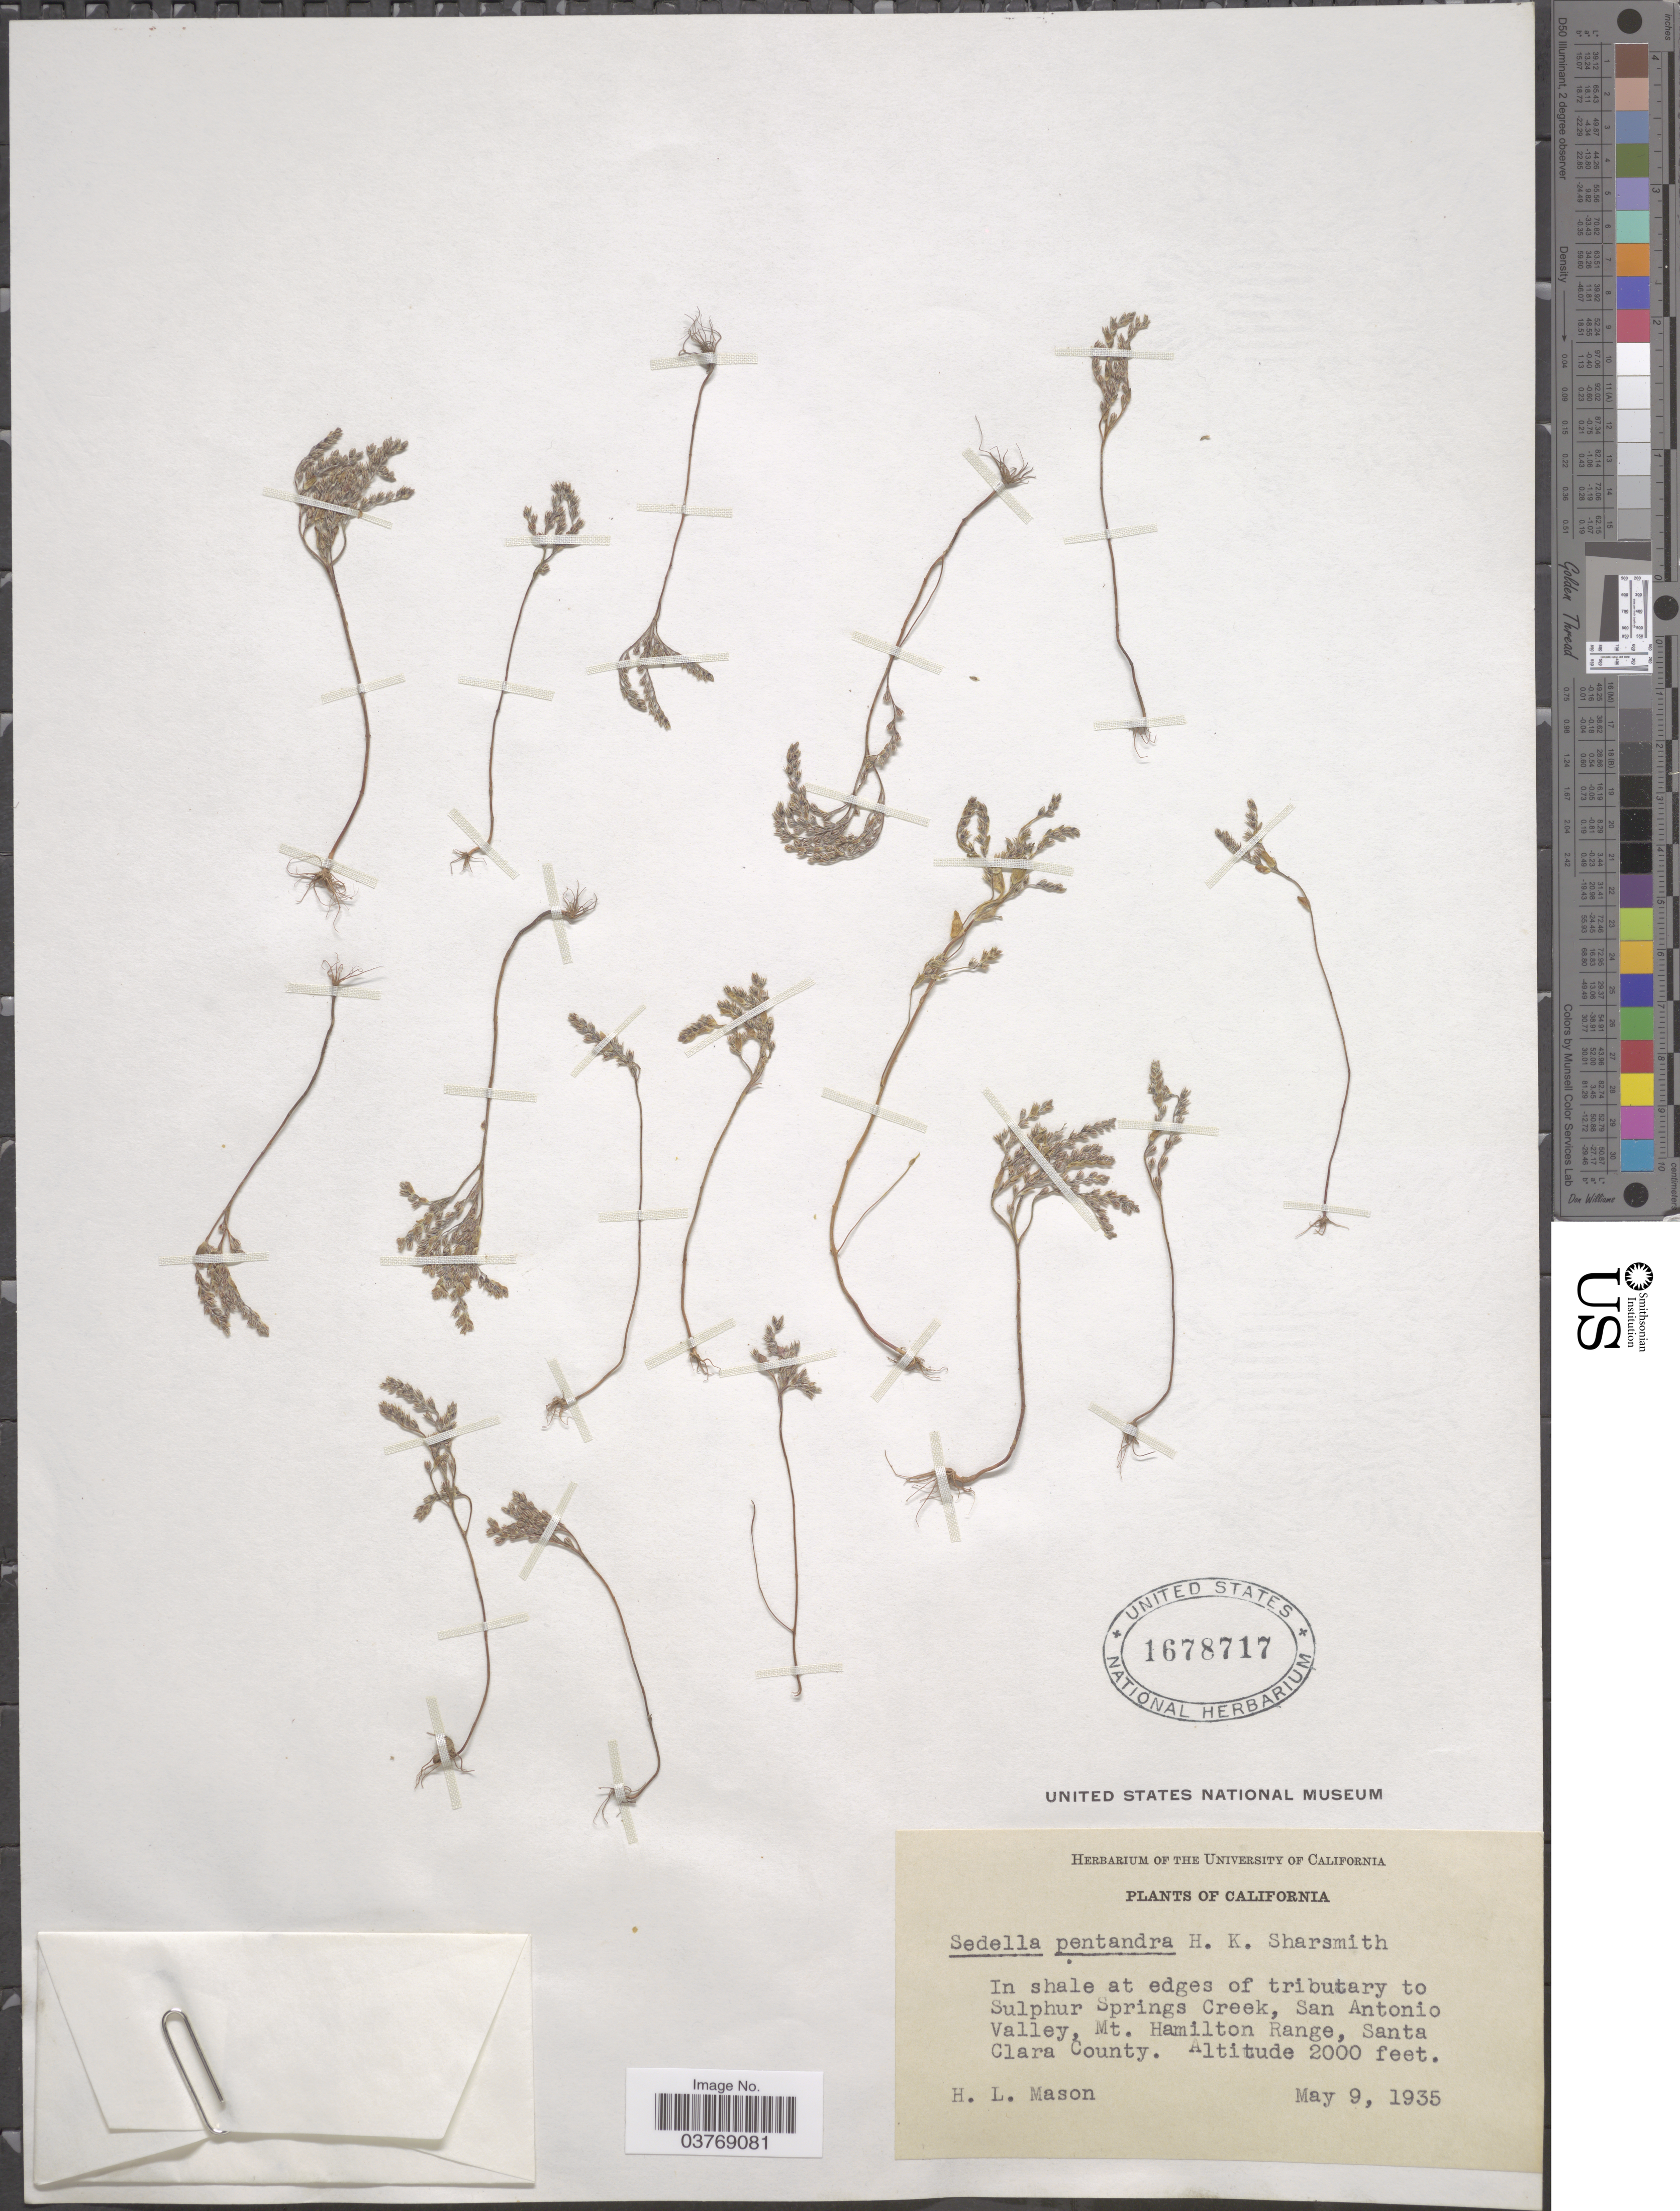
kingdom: Plantae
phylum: Tracheophyta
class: Magnoliopsida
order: Saxifragales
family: Crassulaceae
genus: Sedella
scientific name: Sedella pentandra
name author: H. Sharsm.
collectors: H. L. Mason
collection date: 1935-05-09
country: United States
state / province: California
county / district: Santa Clara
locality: In shale at edges of tributary to Sulphur Springs Creek, San Antonio Valley, Mt. Hamilton Range, Santa Clara County.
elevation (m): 610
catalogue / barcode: US 1678717